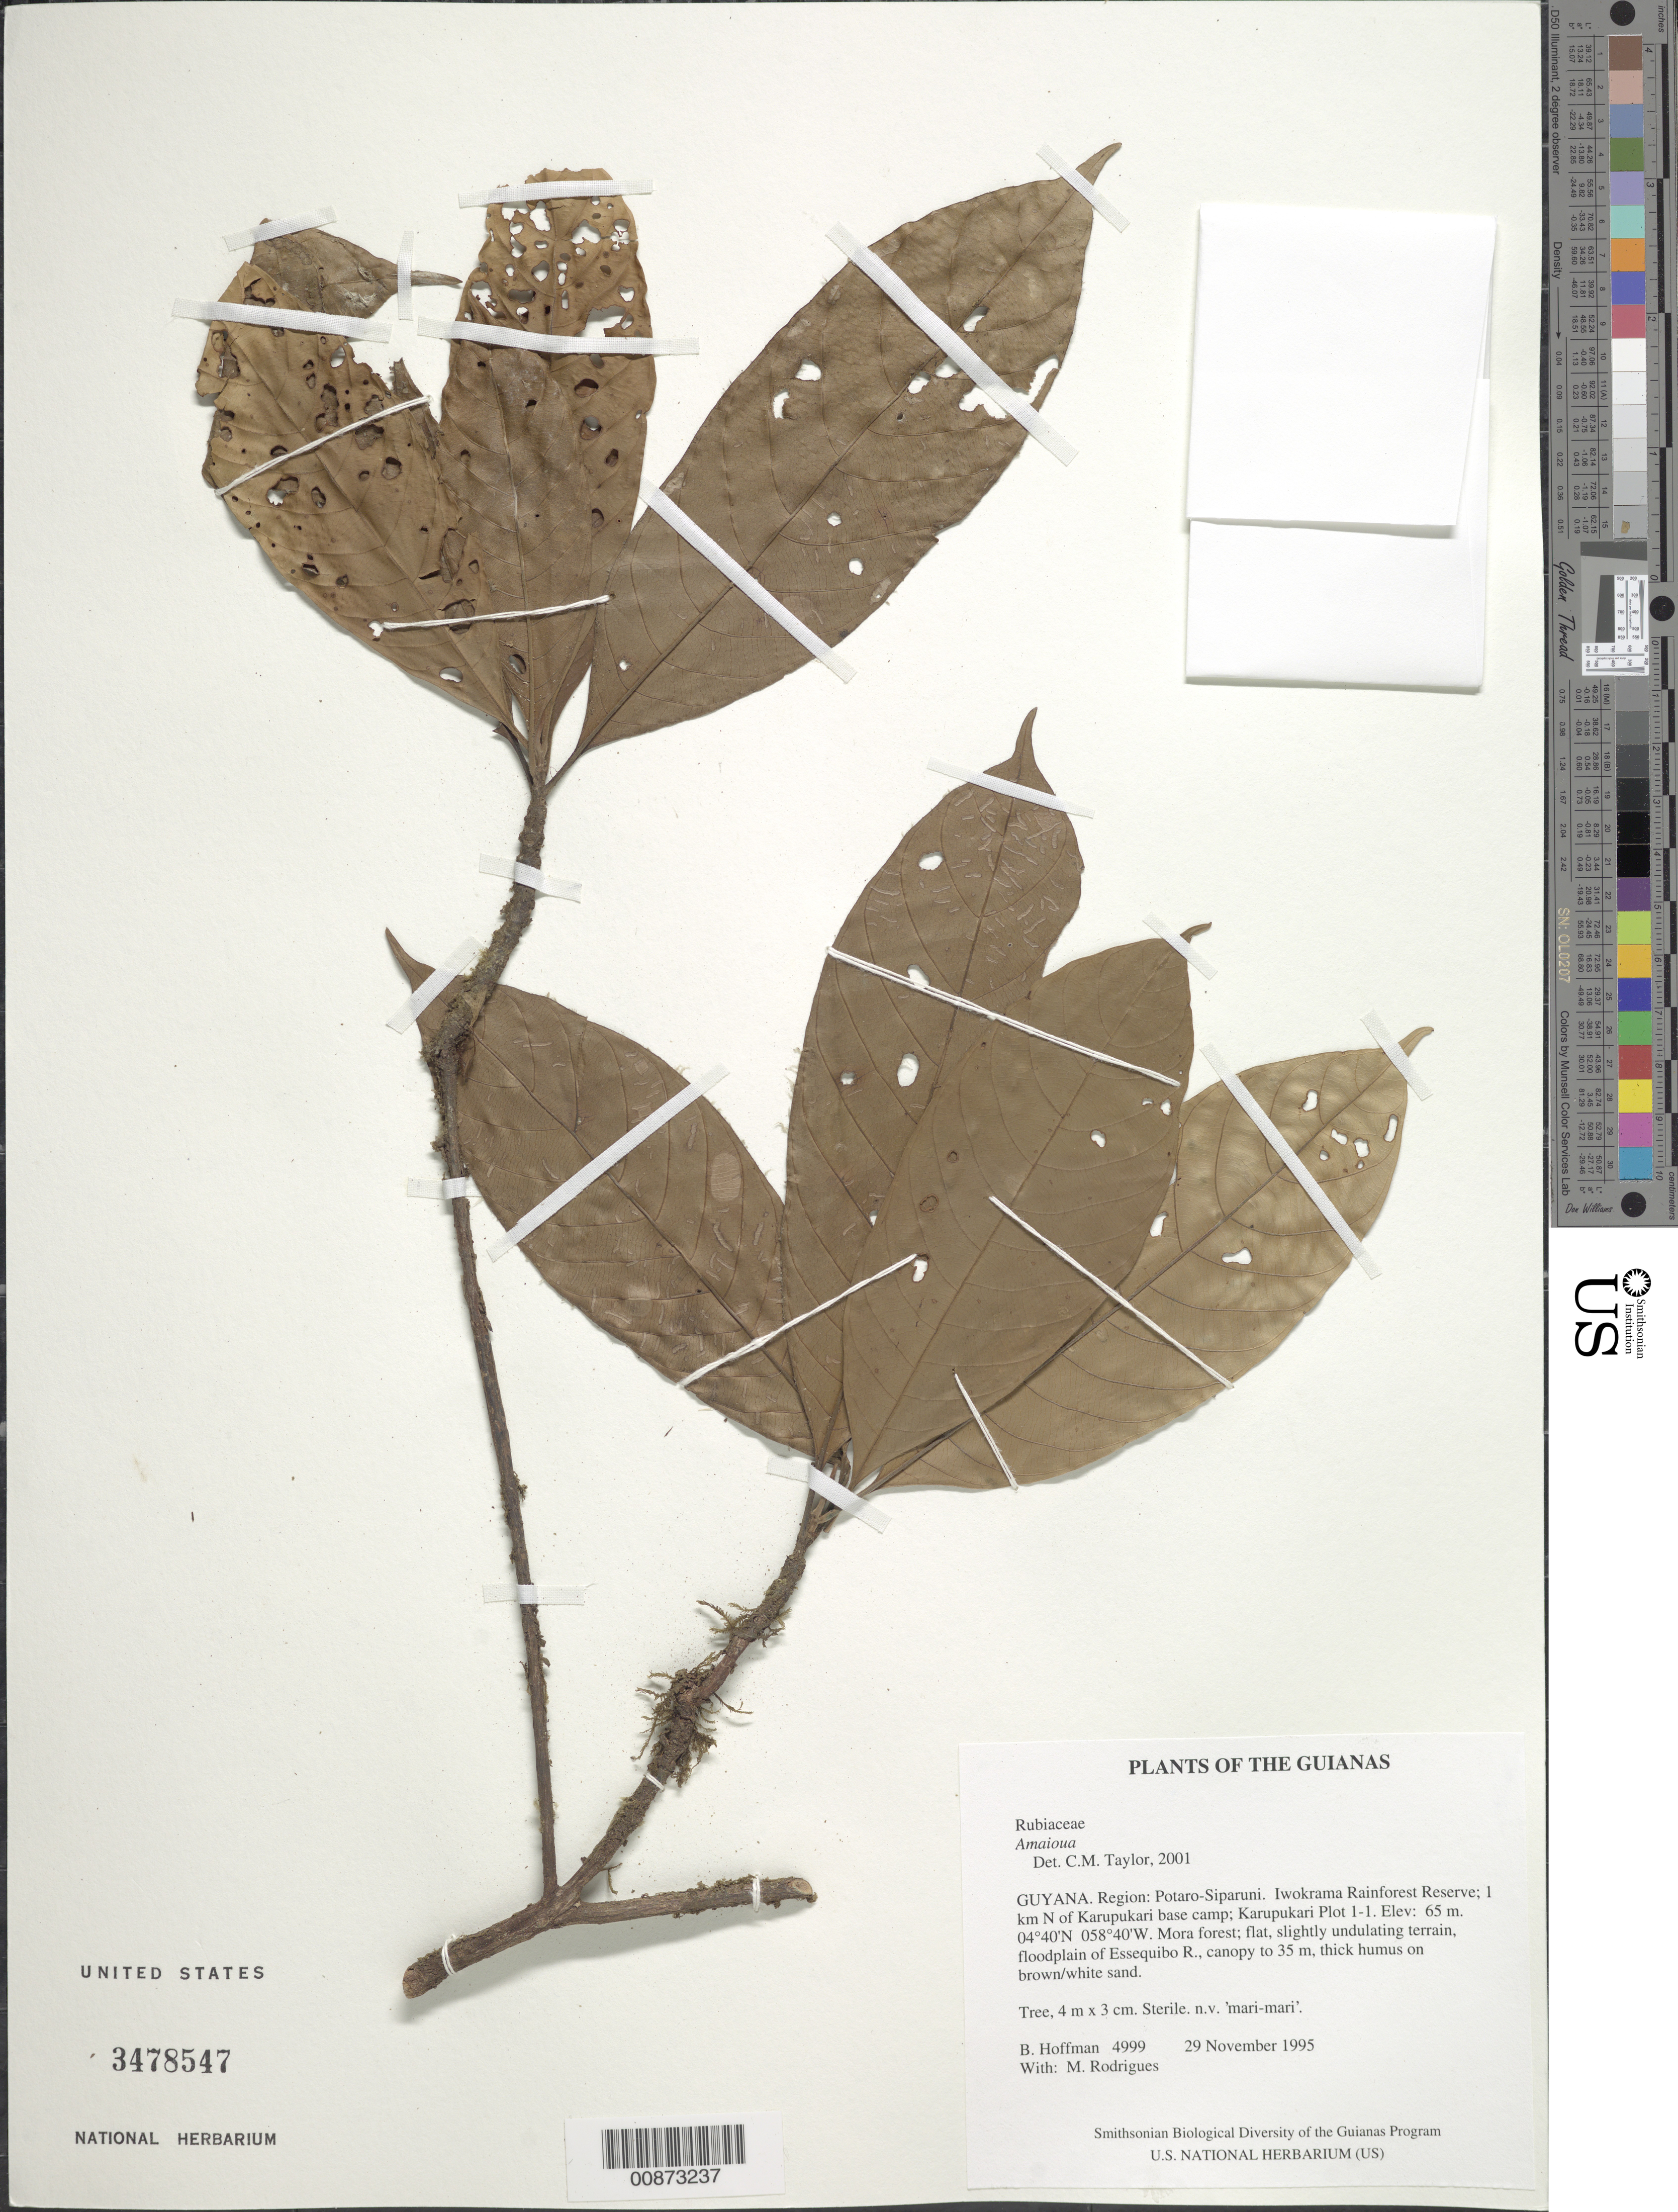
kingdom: Plantae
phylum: Tracheophyta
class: Magnoliopsida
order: Gentianales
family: Rubiaceae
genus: Amaioua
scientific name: Amaioua sp.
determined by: Taylor, Charlotte M.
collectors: B. Hoffman & M. T. Rodrigues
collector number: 4999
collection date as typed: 29 November 1995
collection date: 1995-11-29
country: Guyana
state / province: Potaro-Siparuni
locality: Iwokrama Rainforest Reserve; 1 km N of Karupukari base camp; Karupukari Plot 1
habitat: Mora forest; flat, slightly undulating terrain, floodplain of Essequibo R., canopy to 35 m, thick humus on brown/white sand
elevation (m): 65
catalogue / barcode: US 3478547